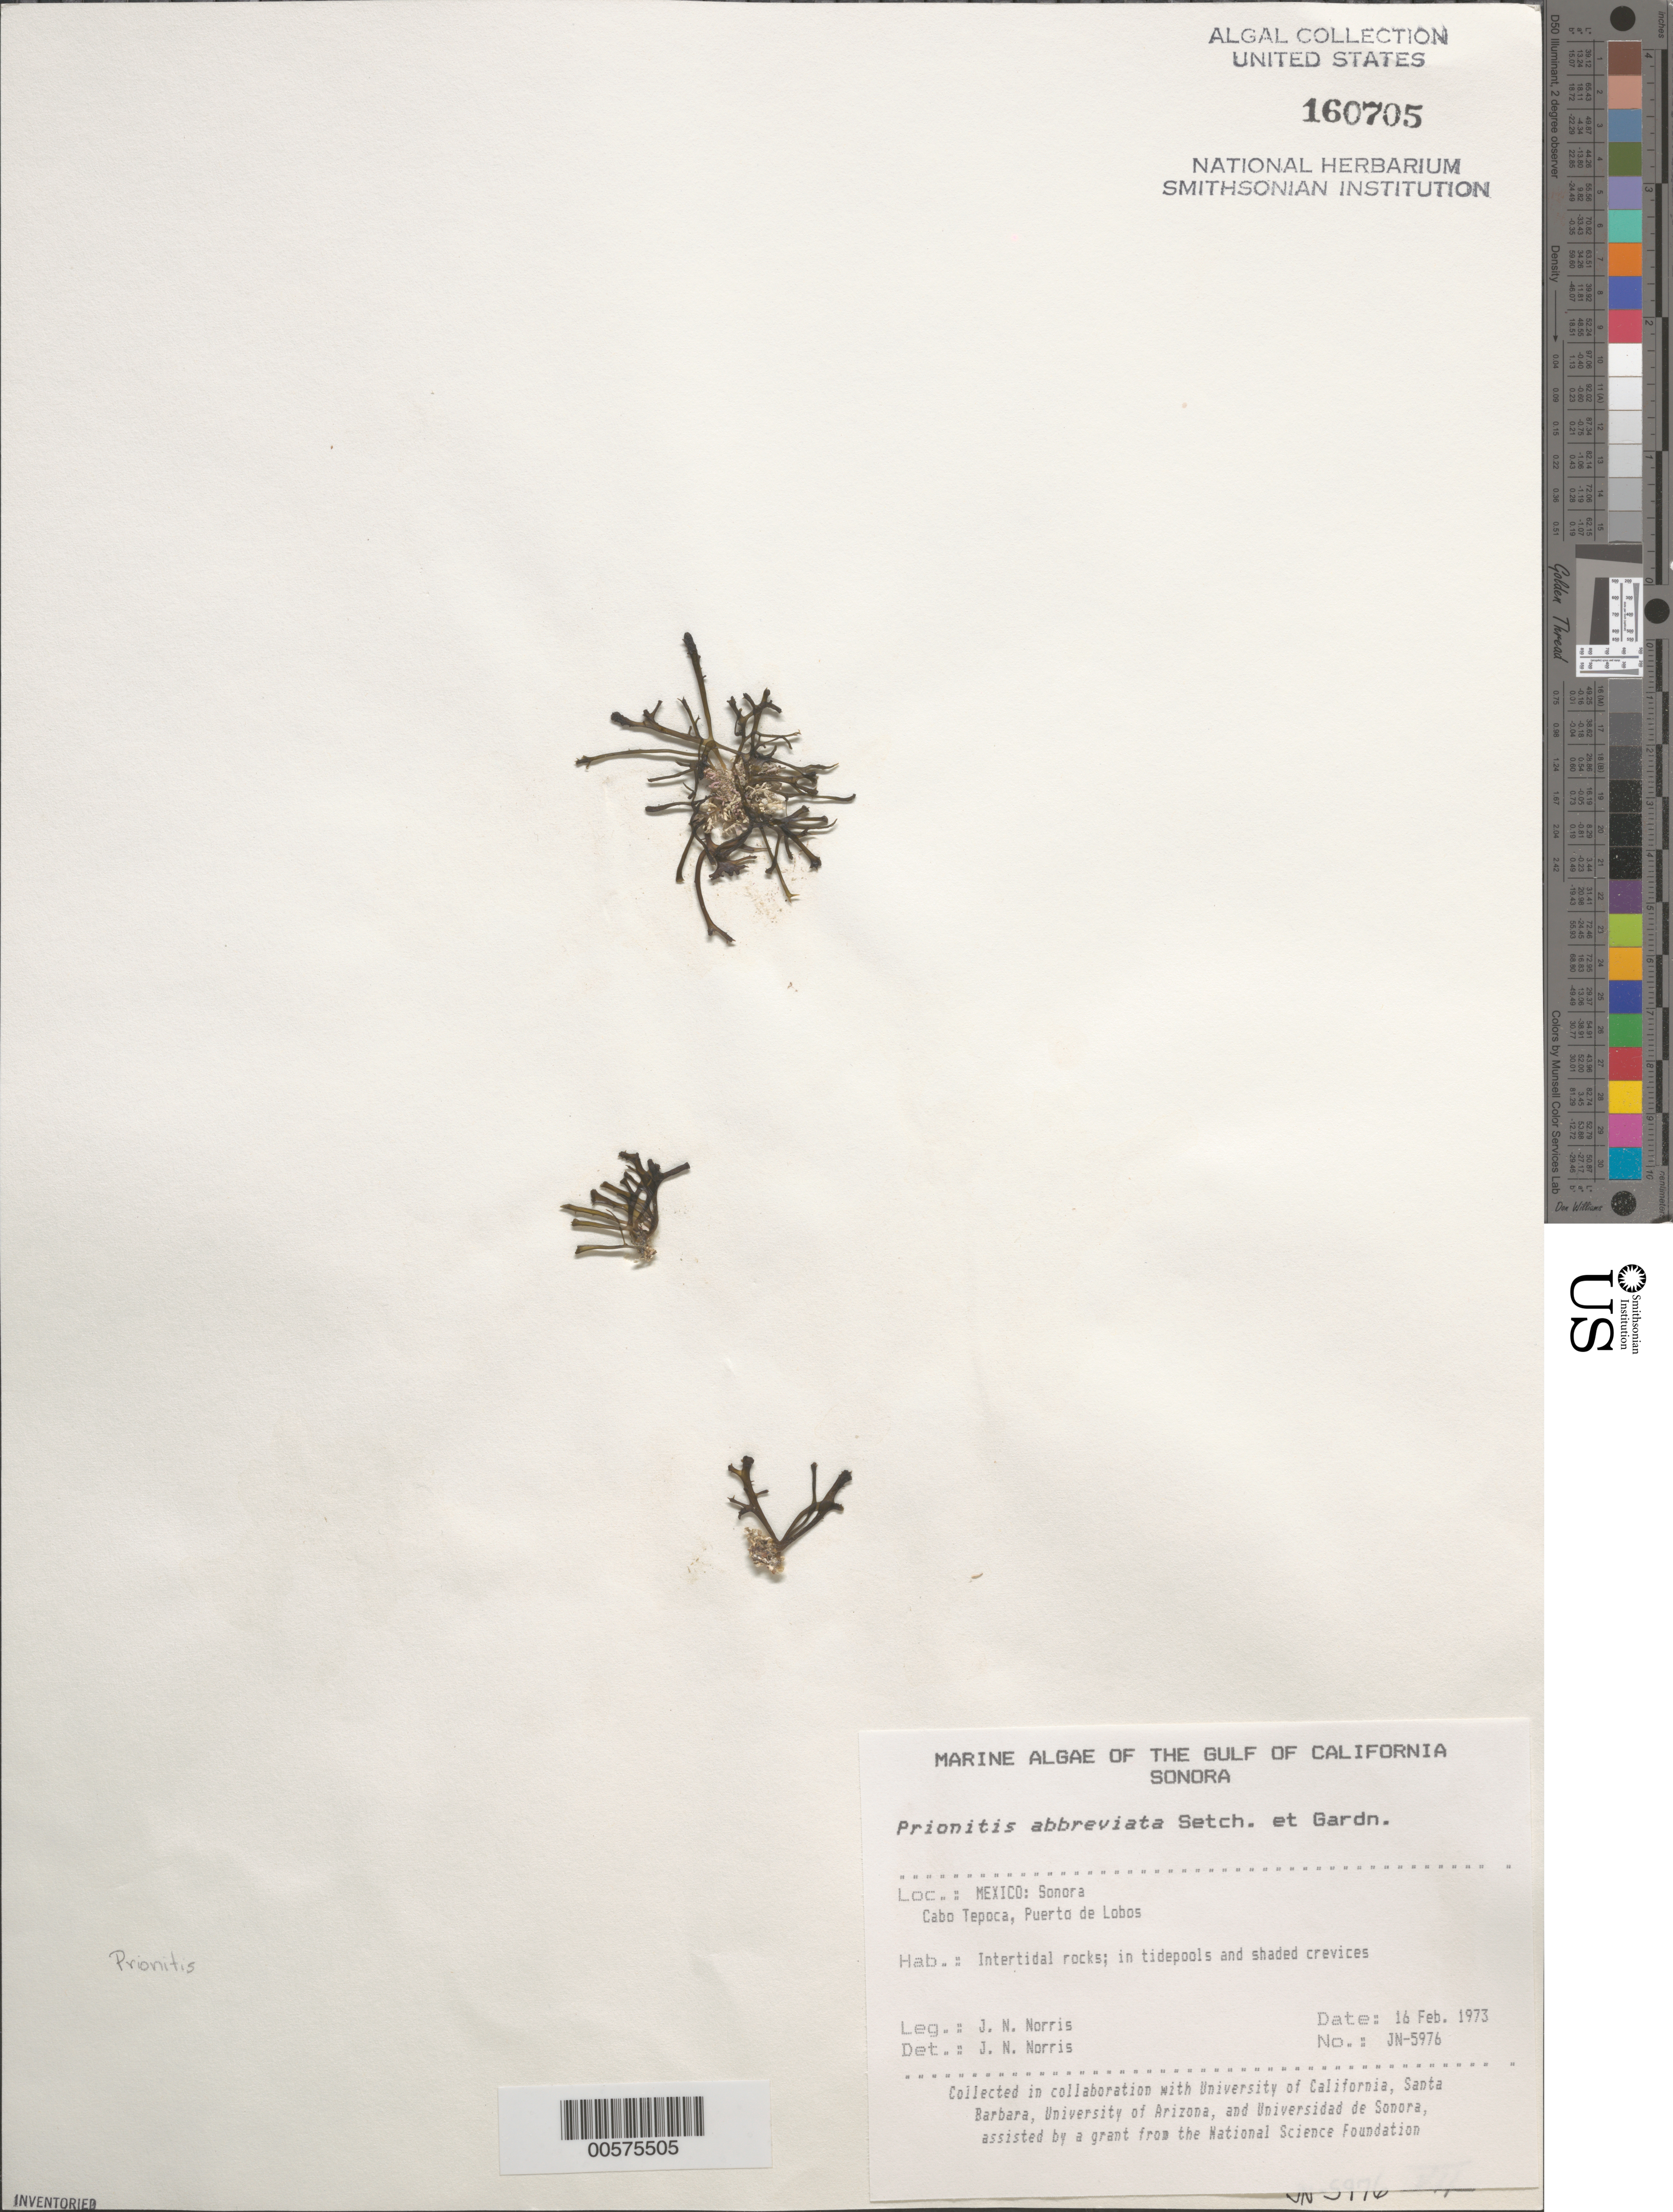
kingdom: Plantae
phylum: Rhodophyta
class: Florideophyceae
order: Cryptonemiales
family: Cryptonemiaceae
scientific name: Prionitis abbreviata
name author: Setchell & N.L. Gardner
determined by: Norris, James N.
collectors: J. N. Norris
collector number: JN-5976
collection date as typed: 16 Feb 1973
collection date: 1973-02-16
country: Mexico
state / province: Sonora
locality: Cabo Tepoca, Puerto de Lobos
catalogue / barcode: US 160705